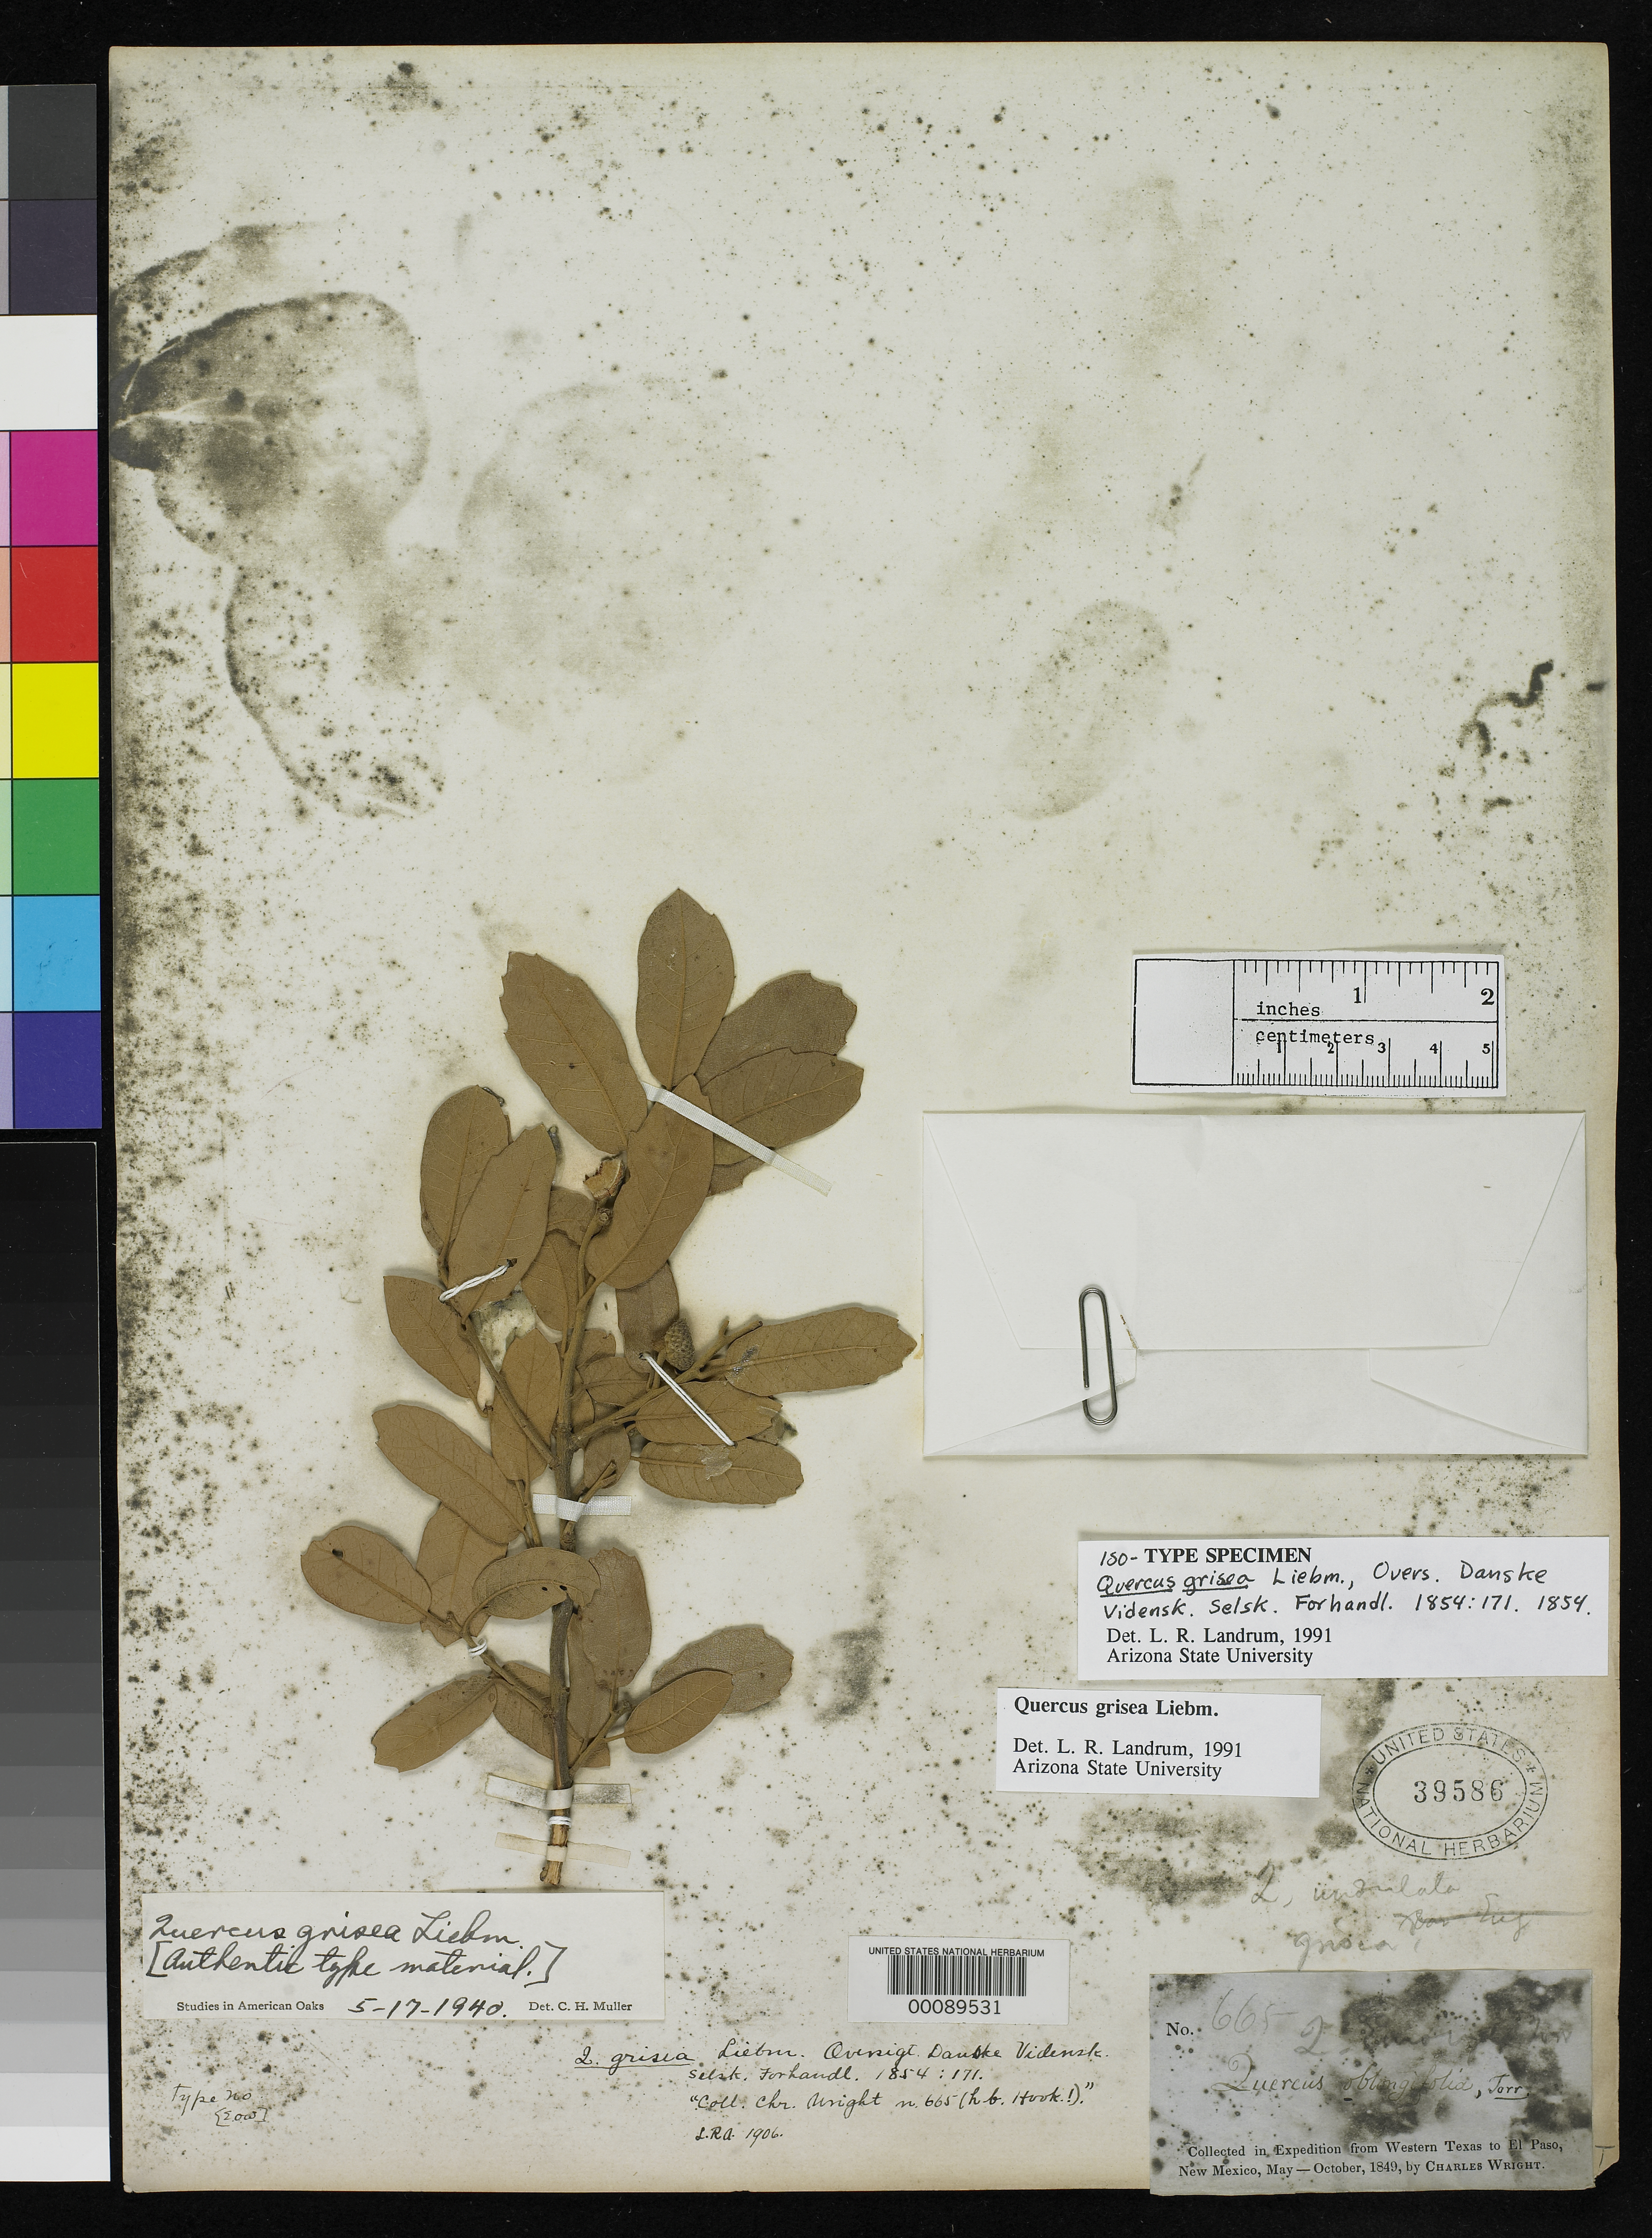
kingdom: Plantae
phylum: Tracheophyta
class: Magnoliopsida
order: Fagales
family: Fagaceae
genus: Quercus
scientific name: Quercus grisea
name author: Liebm.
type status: Isotype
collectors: C. Wright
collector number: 665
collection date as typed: Oct 1849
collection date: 1849-10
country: United States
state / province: Texas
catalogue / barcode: US 39586